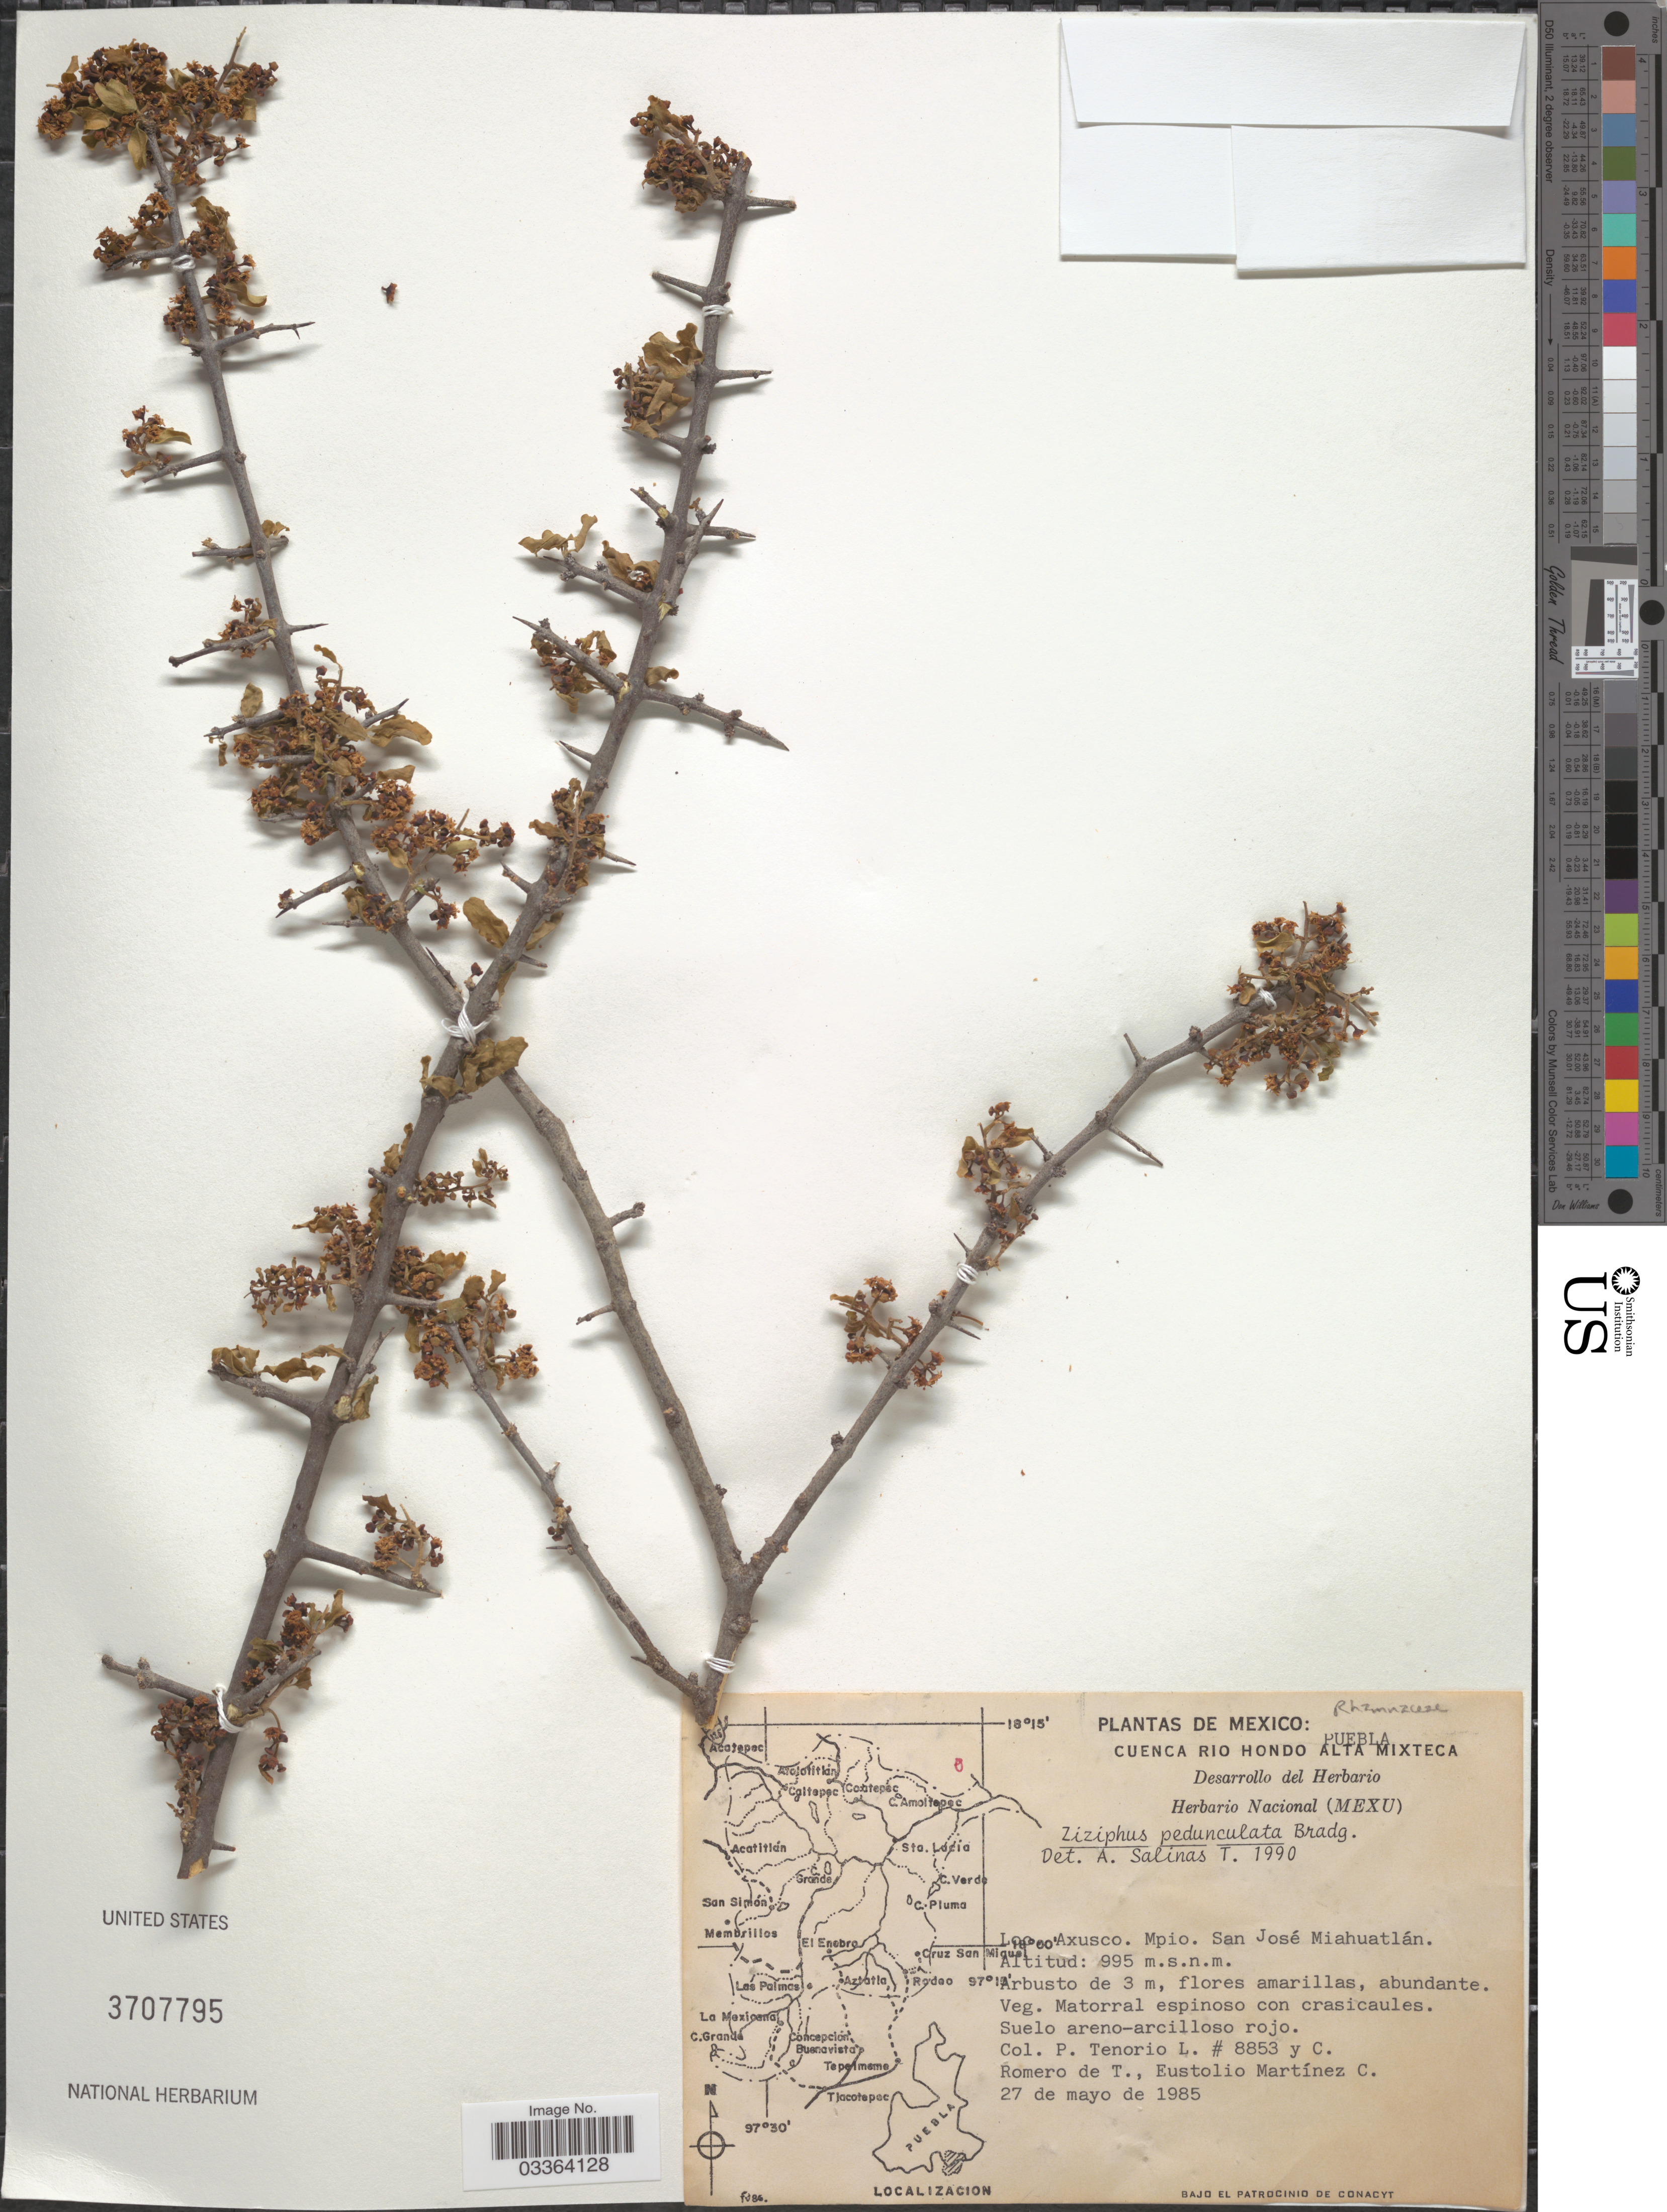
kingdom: Plantae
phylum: Tracheophyta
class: Magnoliopsida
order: Rosales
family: Rhamnaceae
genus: Sarcomphalus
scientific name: Sarcomphalus pedunculatus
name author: (Brandegee) Hauenschild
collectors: P. Tenorio L., C. Romero de T. & E. Martinez C.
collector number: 8853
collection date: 1985-05-27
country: Mexico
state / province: Puebla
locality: Axusco. Mpio. San José Miahuatlán.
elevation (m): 995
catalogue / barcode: US 3707795